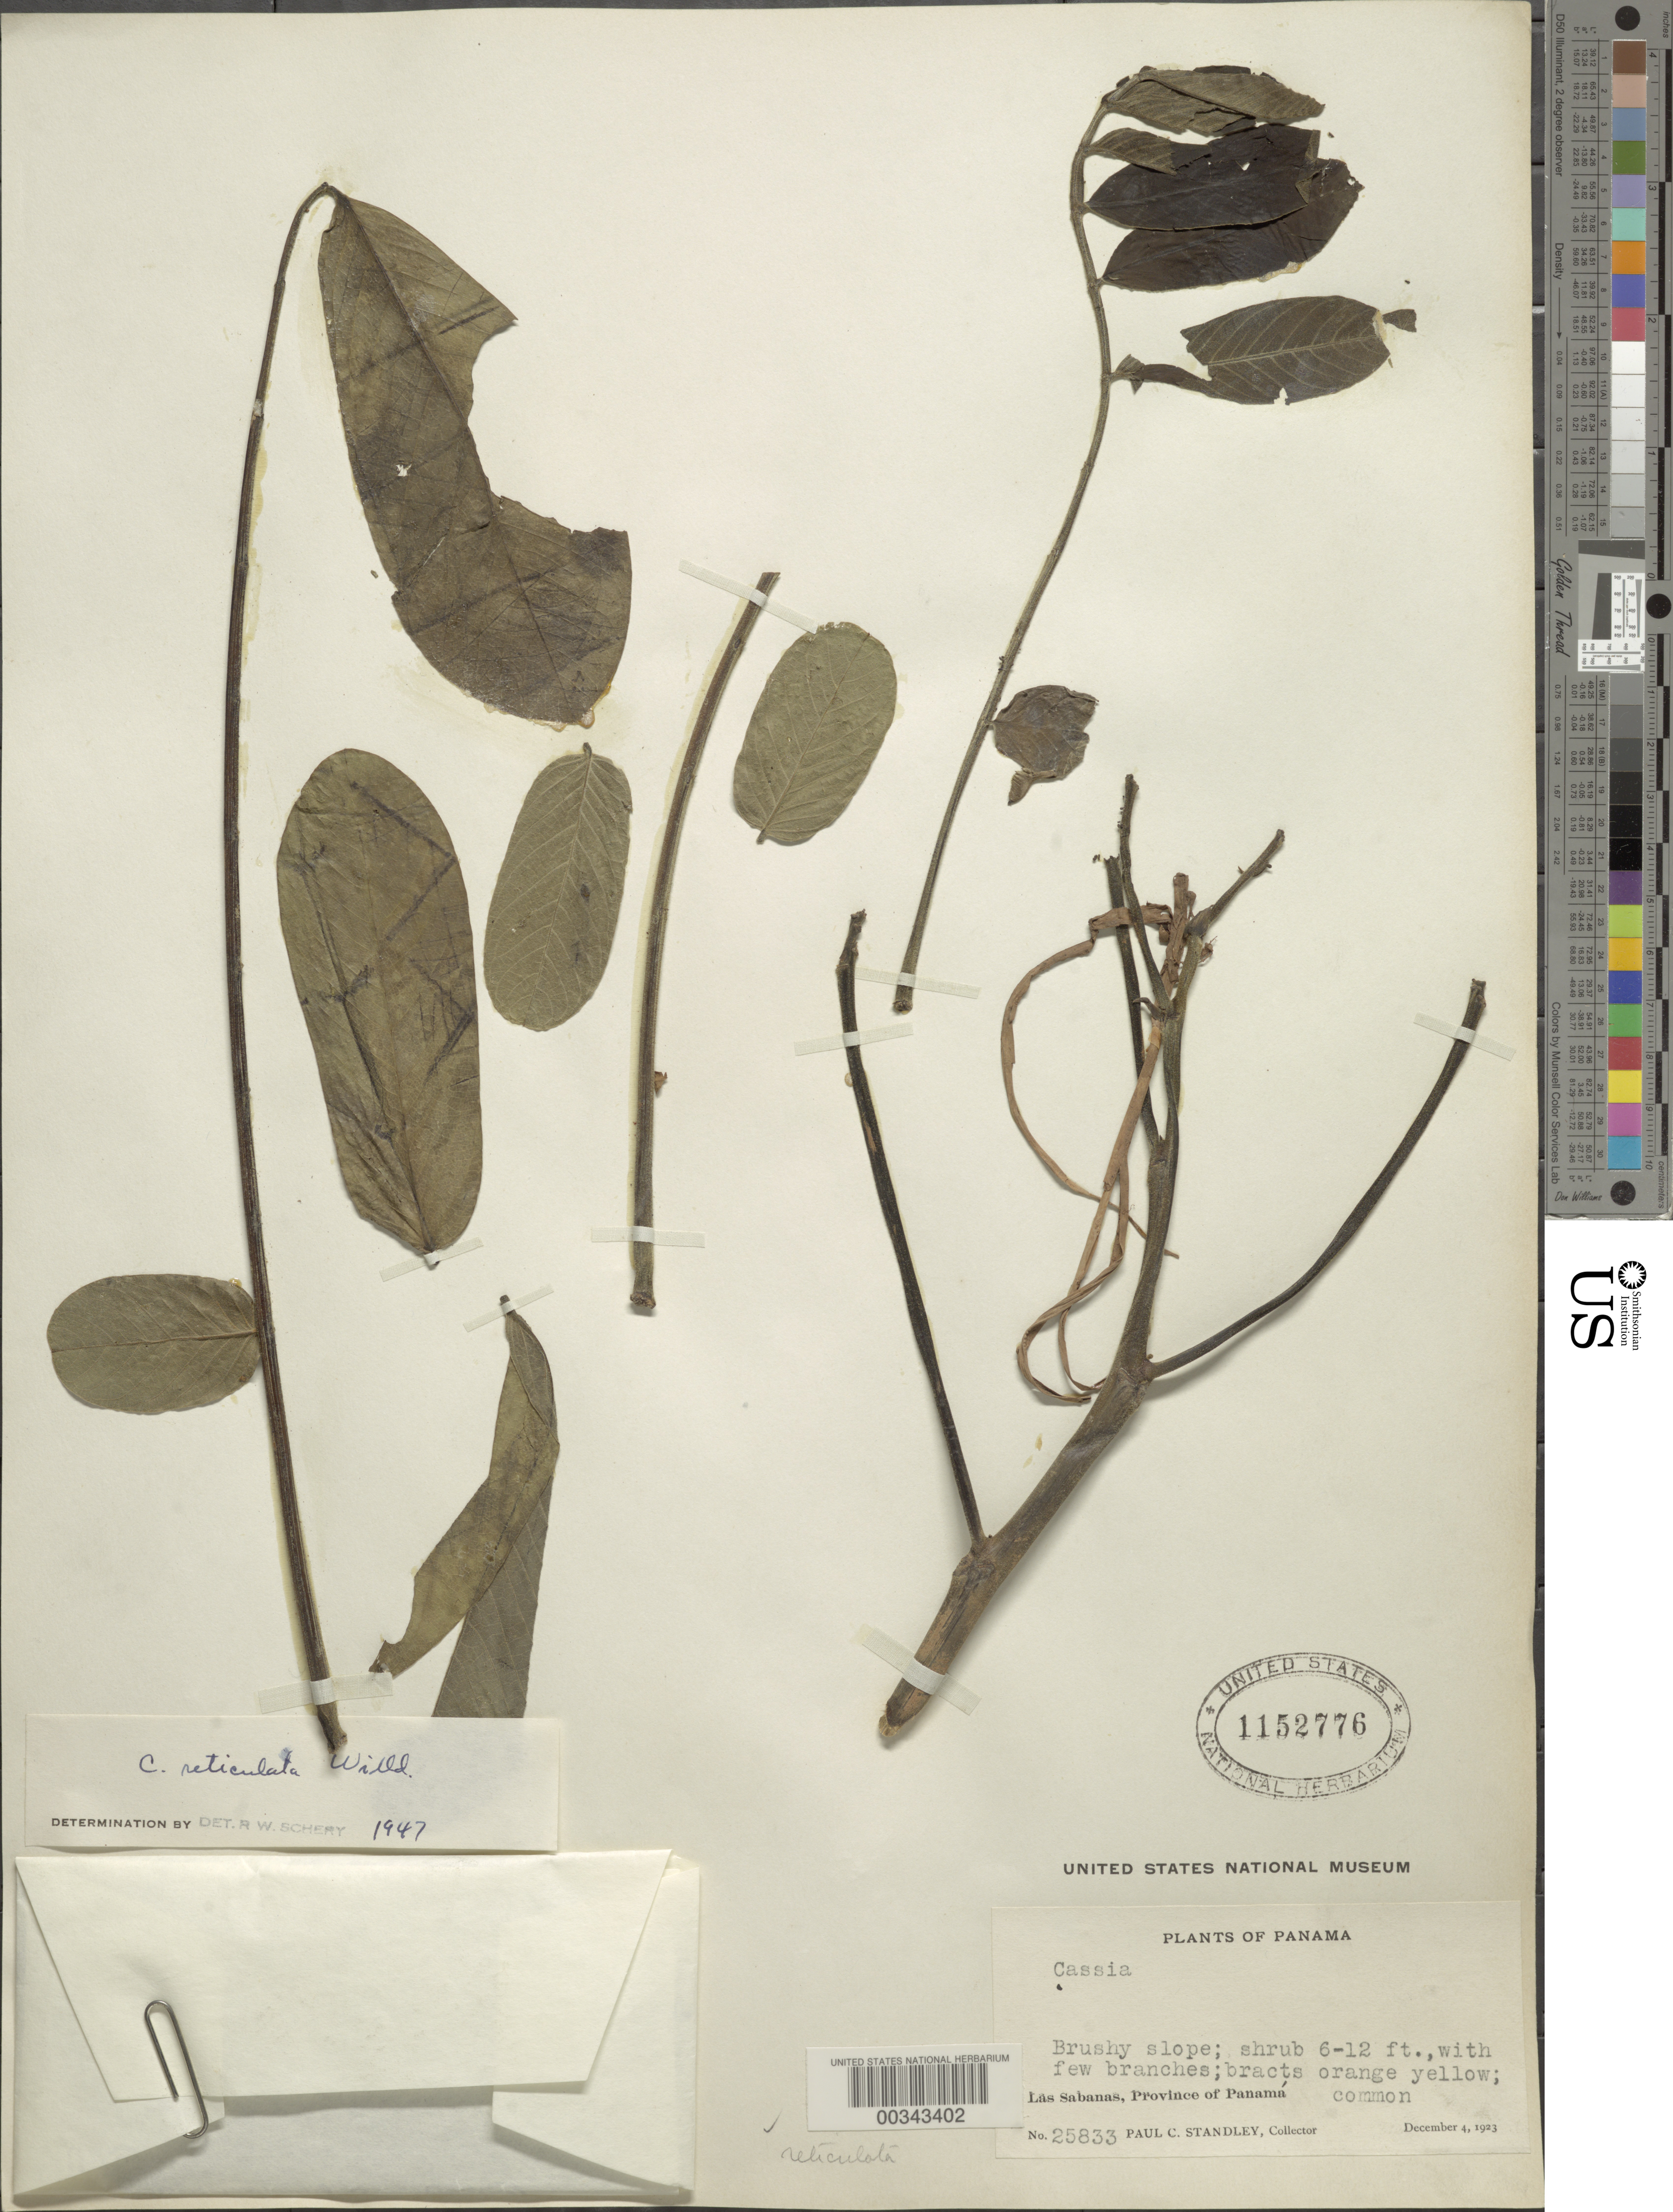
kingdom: Plantae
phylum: Tracheophyta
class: Magnoliopsida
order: Fabales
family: Fabaceae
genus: Senna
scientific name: Senna reticulata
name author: (Willd.) H.S. Irwin & Barneby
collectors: P. C. Standley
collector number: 25833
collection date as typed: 04 Dec 1923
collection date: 1923-12-04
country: Panama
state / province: Panamá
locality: Las Sabanas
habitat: Brushy slope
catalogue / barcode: US 1152776